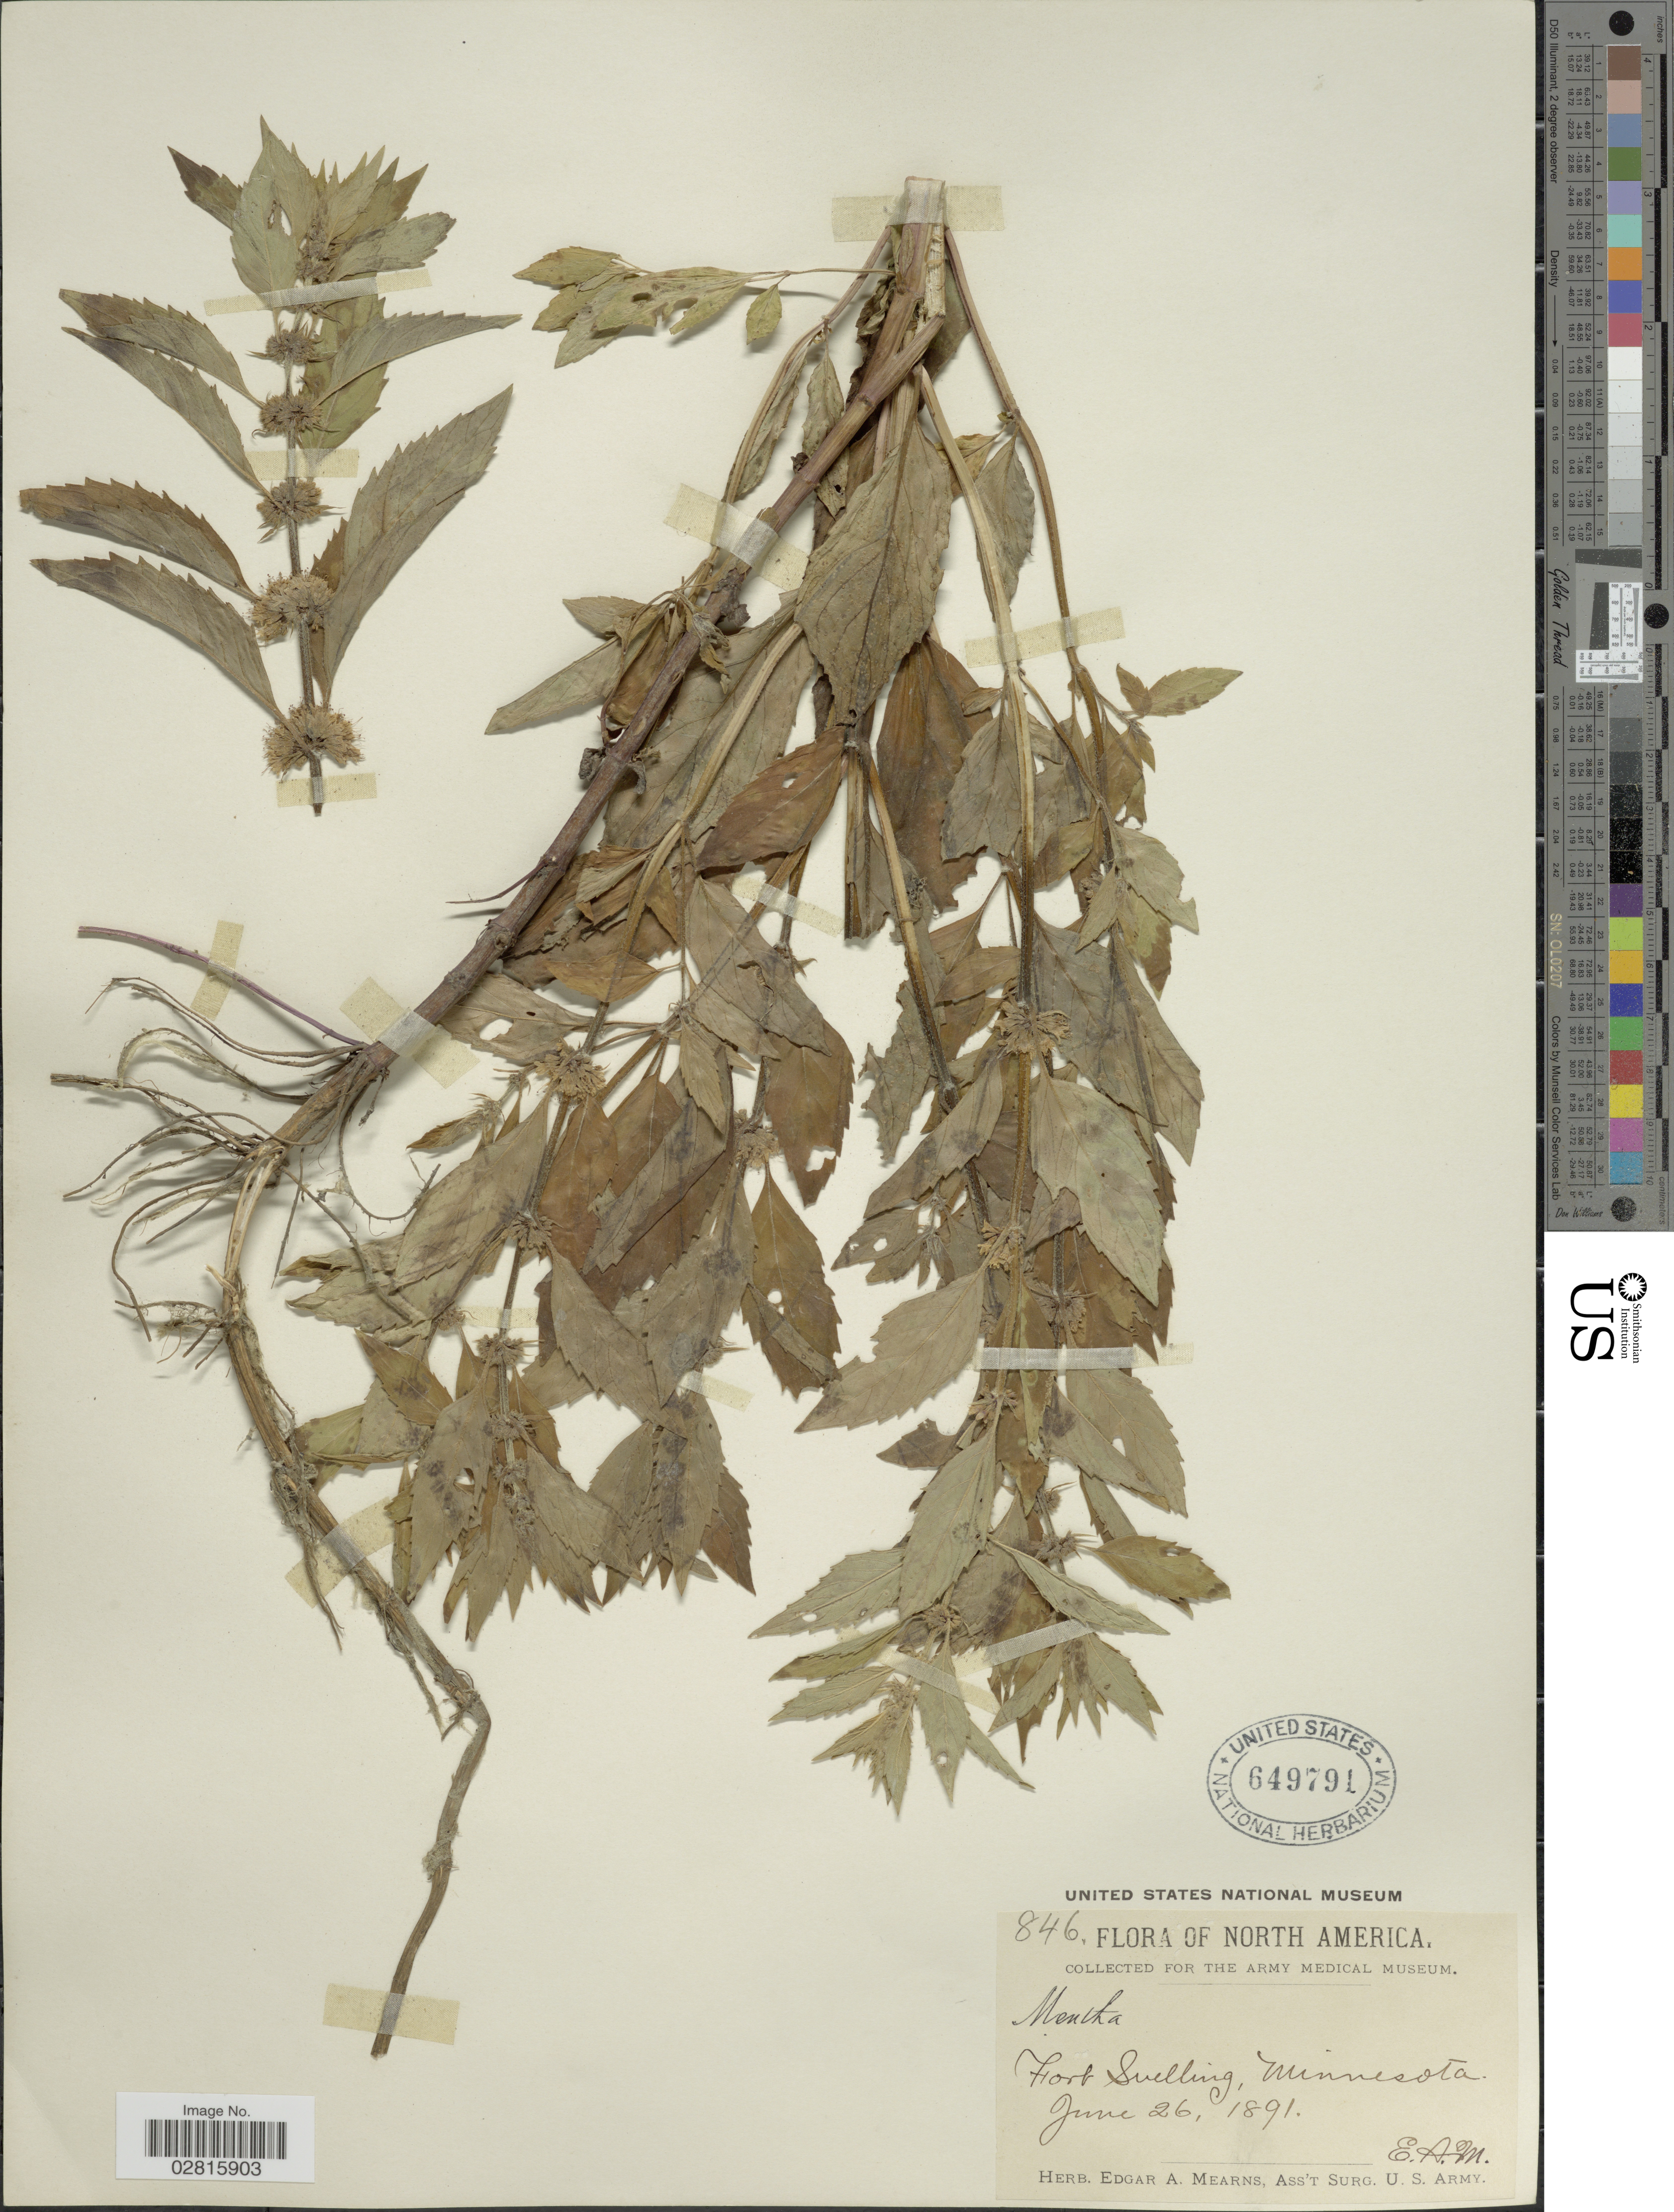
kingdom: Plantae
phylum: Tracheophyta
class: Magnoliopsida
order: Lamiales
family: Lamiaceae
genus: Mentha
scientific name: Mentha sp.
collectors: E. A. Mearns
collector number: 846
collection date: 1891-06-26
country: United States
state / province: Minnesota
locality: Fort Snelling.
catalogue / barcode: US 649791